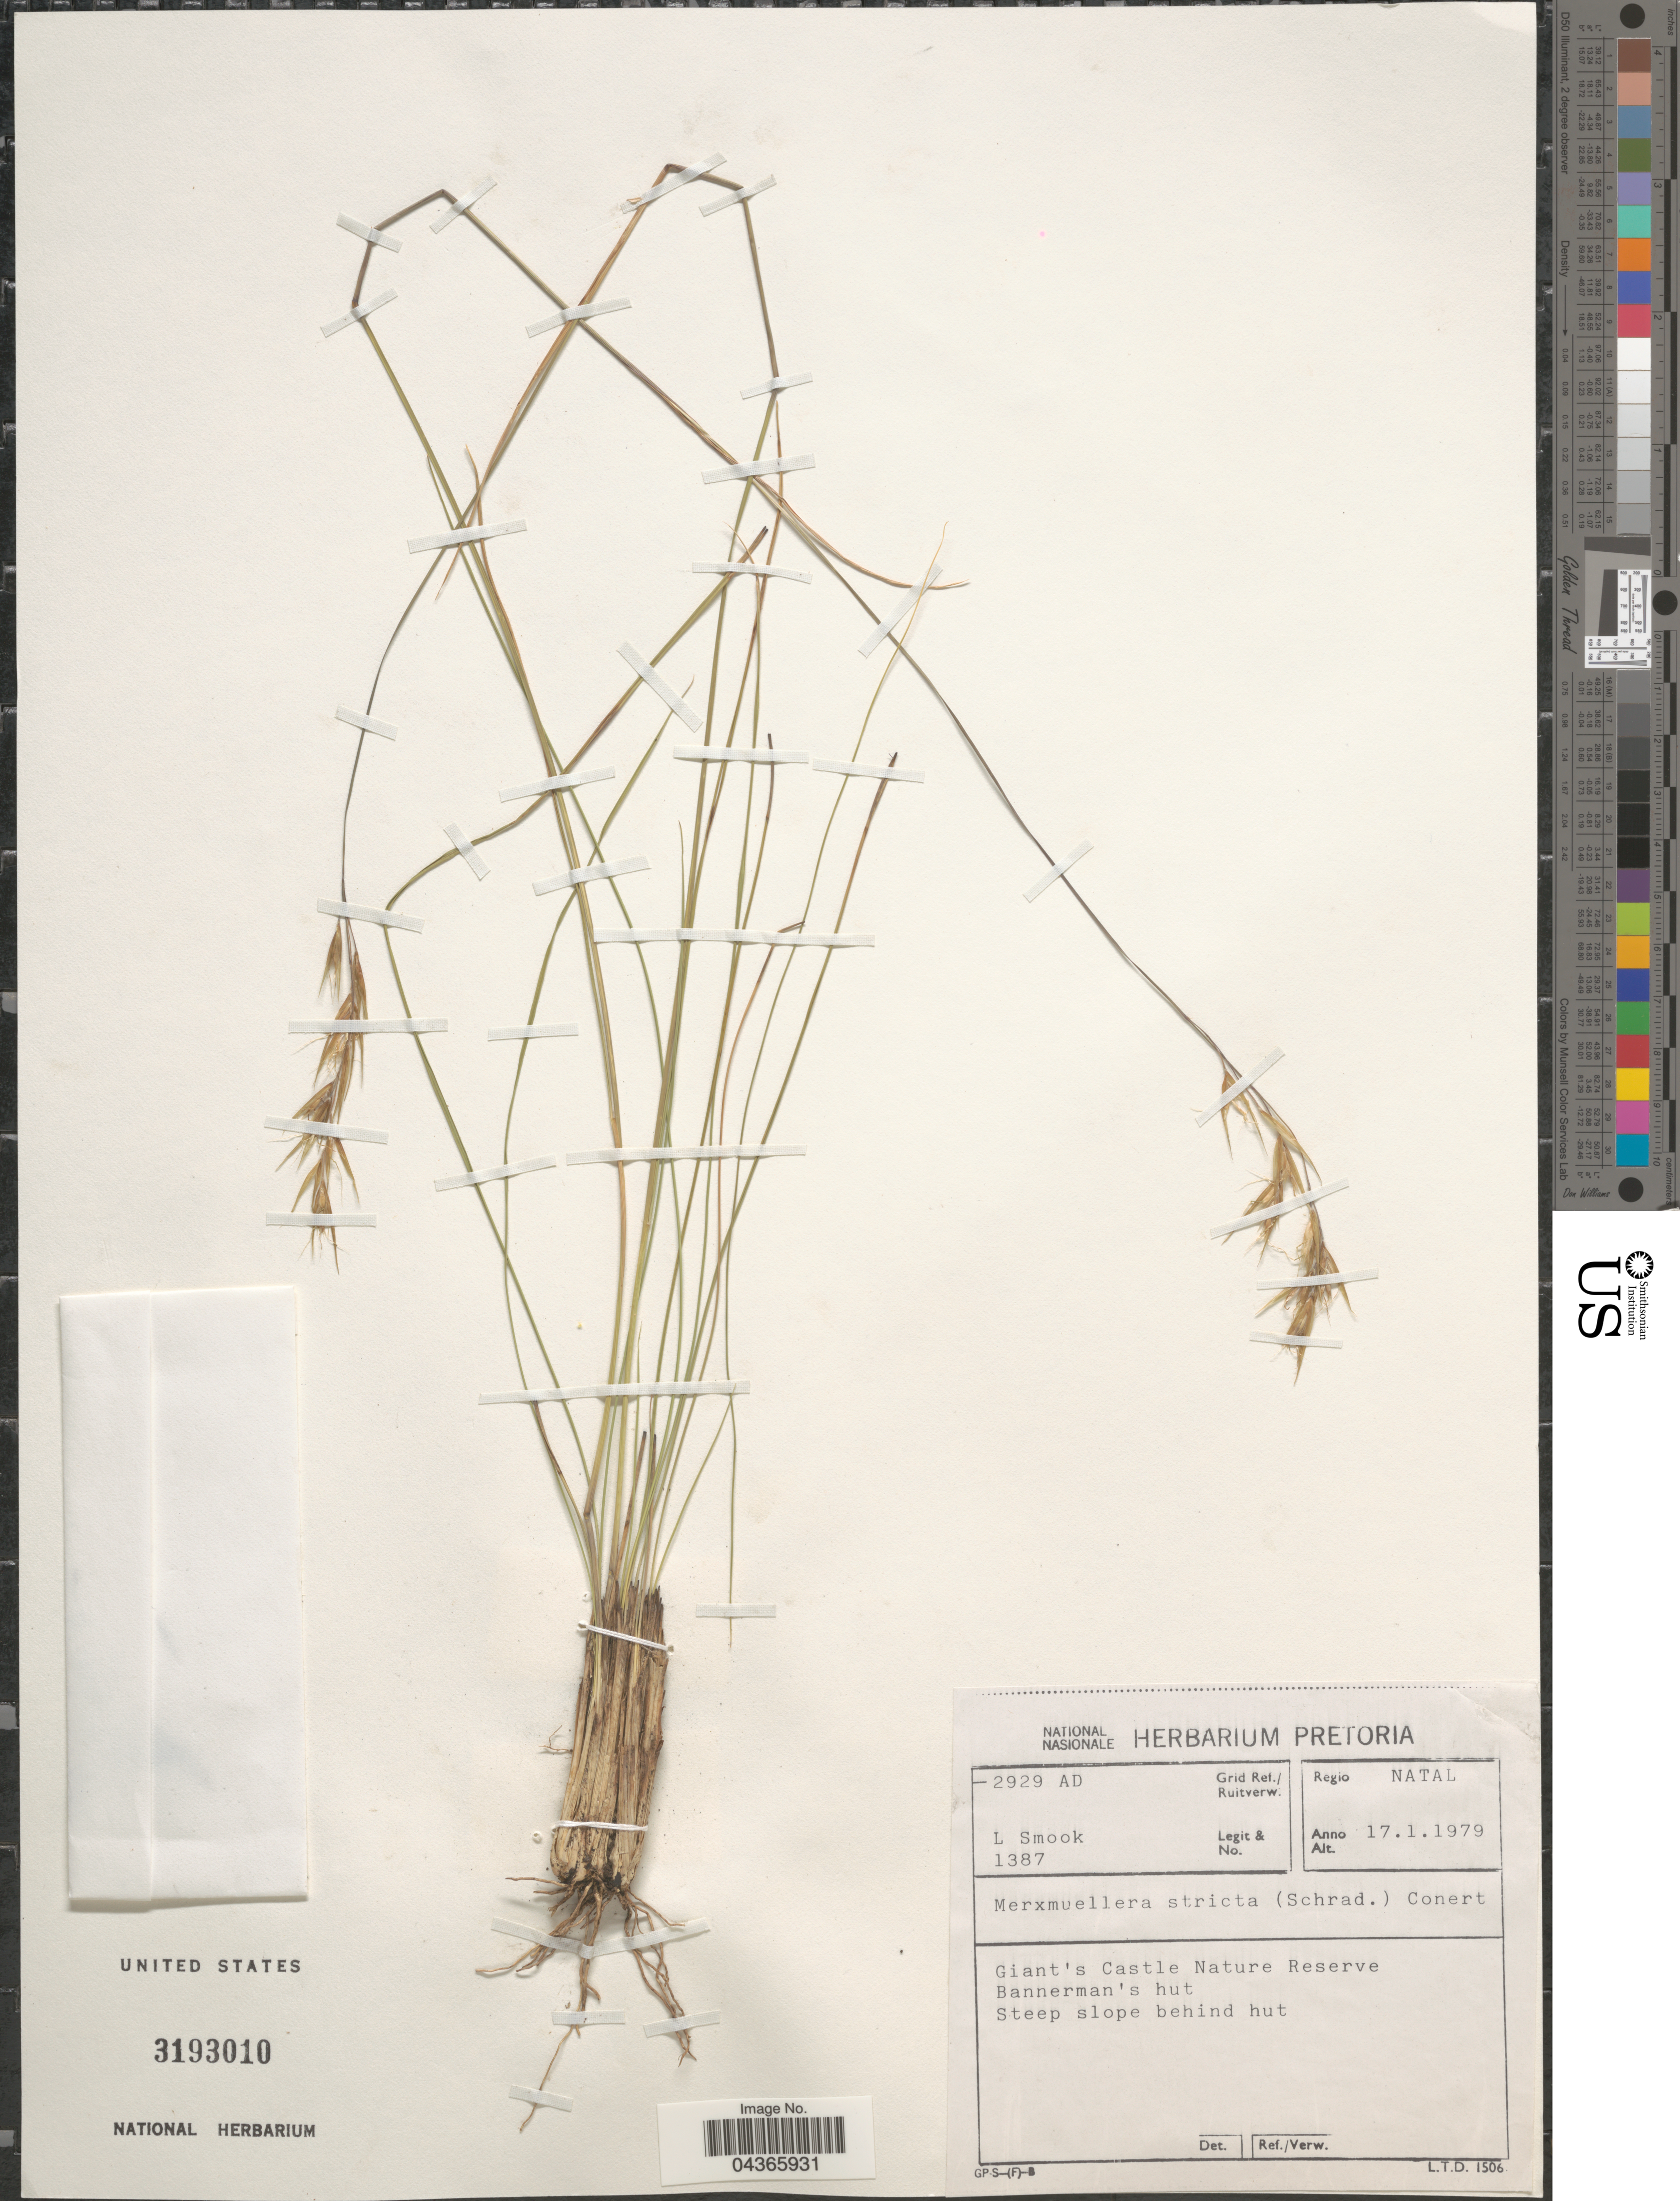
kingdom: Plantae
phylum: Tracheophyta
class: Liliopsida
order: Poales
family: Poaceae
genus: Tenaxia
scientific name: Tenaxia stricta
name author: (Schrad.) N.P. Barker & H.P. Linder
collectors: L. Smook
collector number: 1387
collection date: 1979-01-17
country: South Africa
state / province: KwaZulu-Natal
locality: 2929 AD Grid Ref./ Ruitverw. Regio Natal. Giant's Castle Nature Reserve. Bannerman's hut.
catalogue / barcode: US 3193010